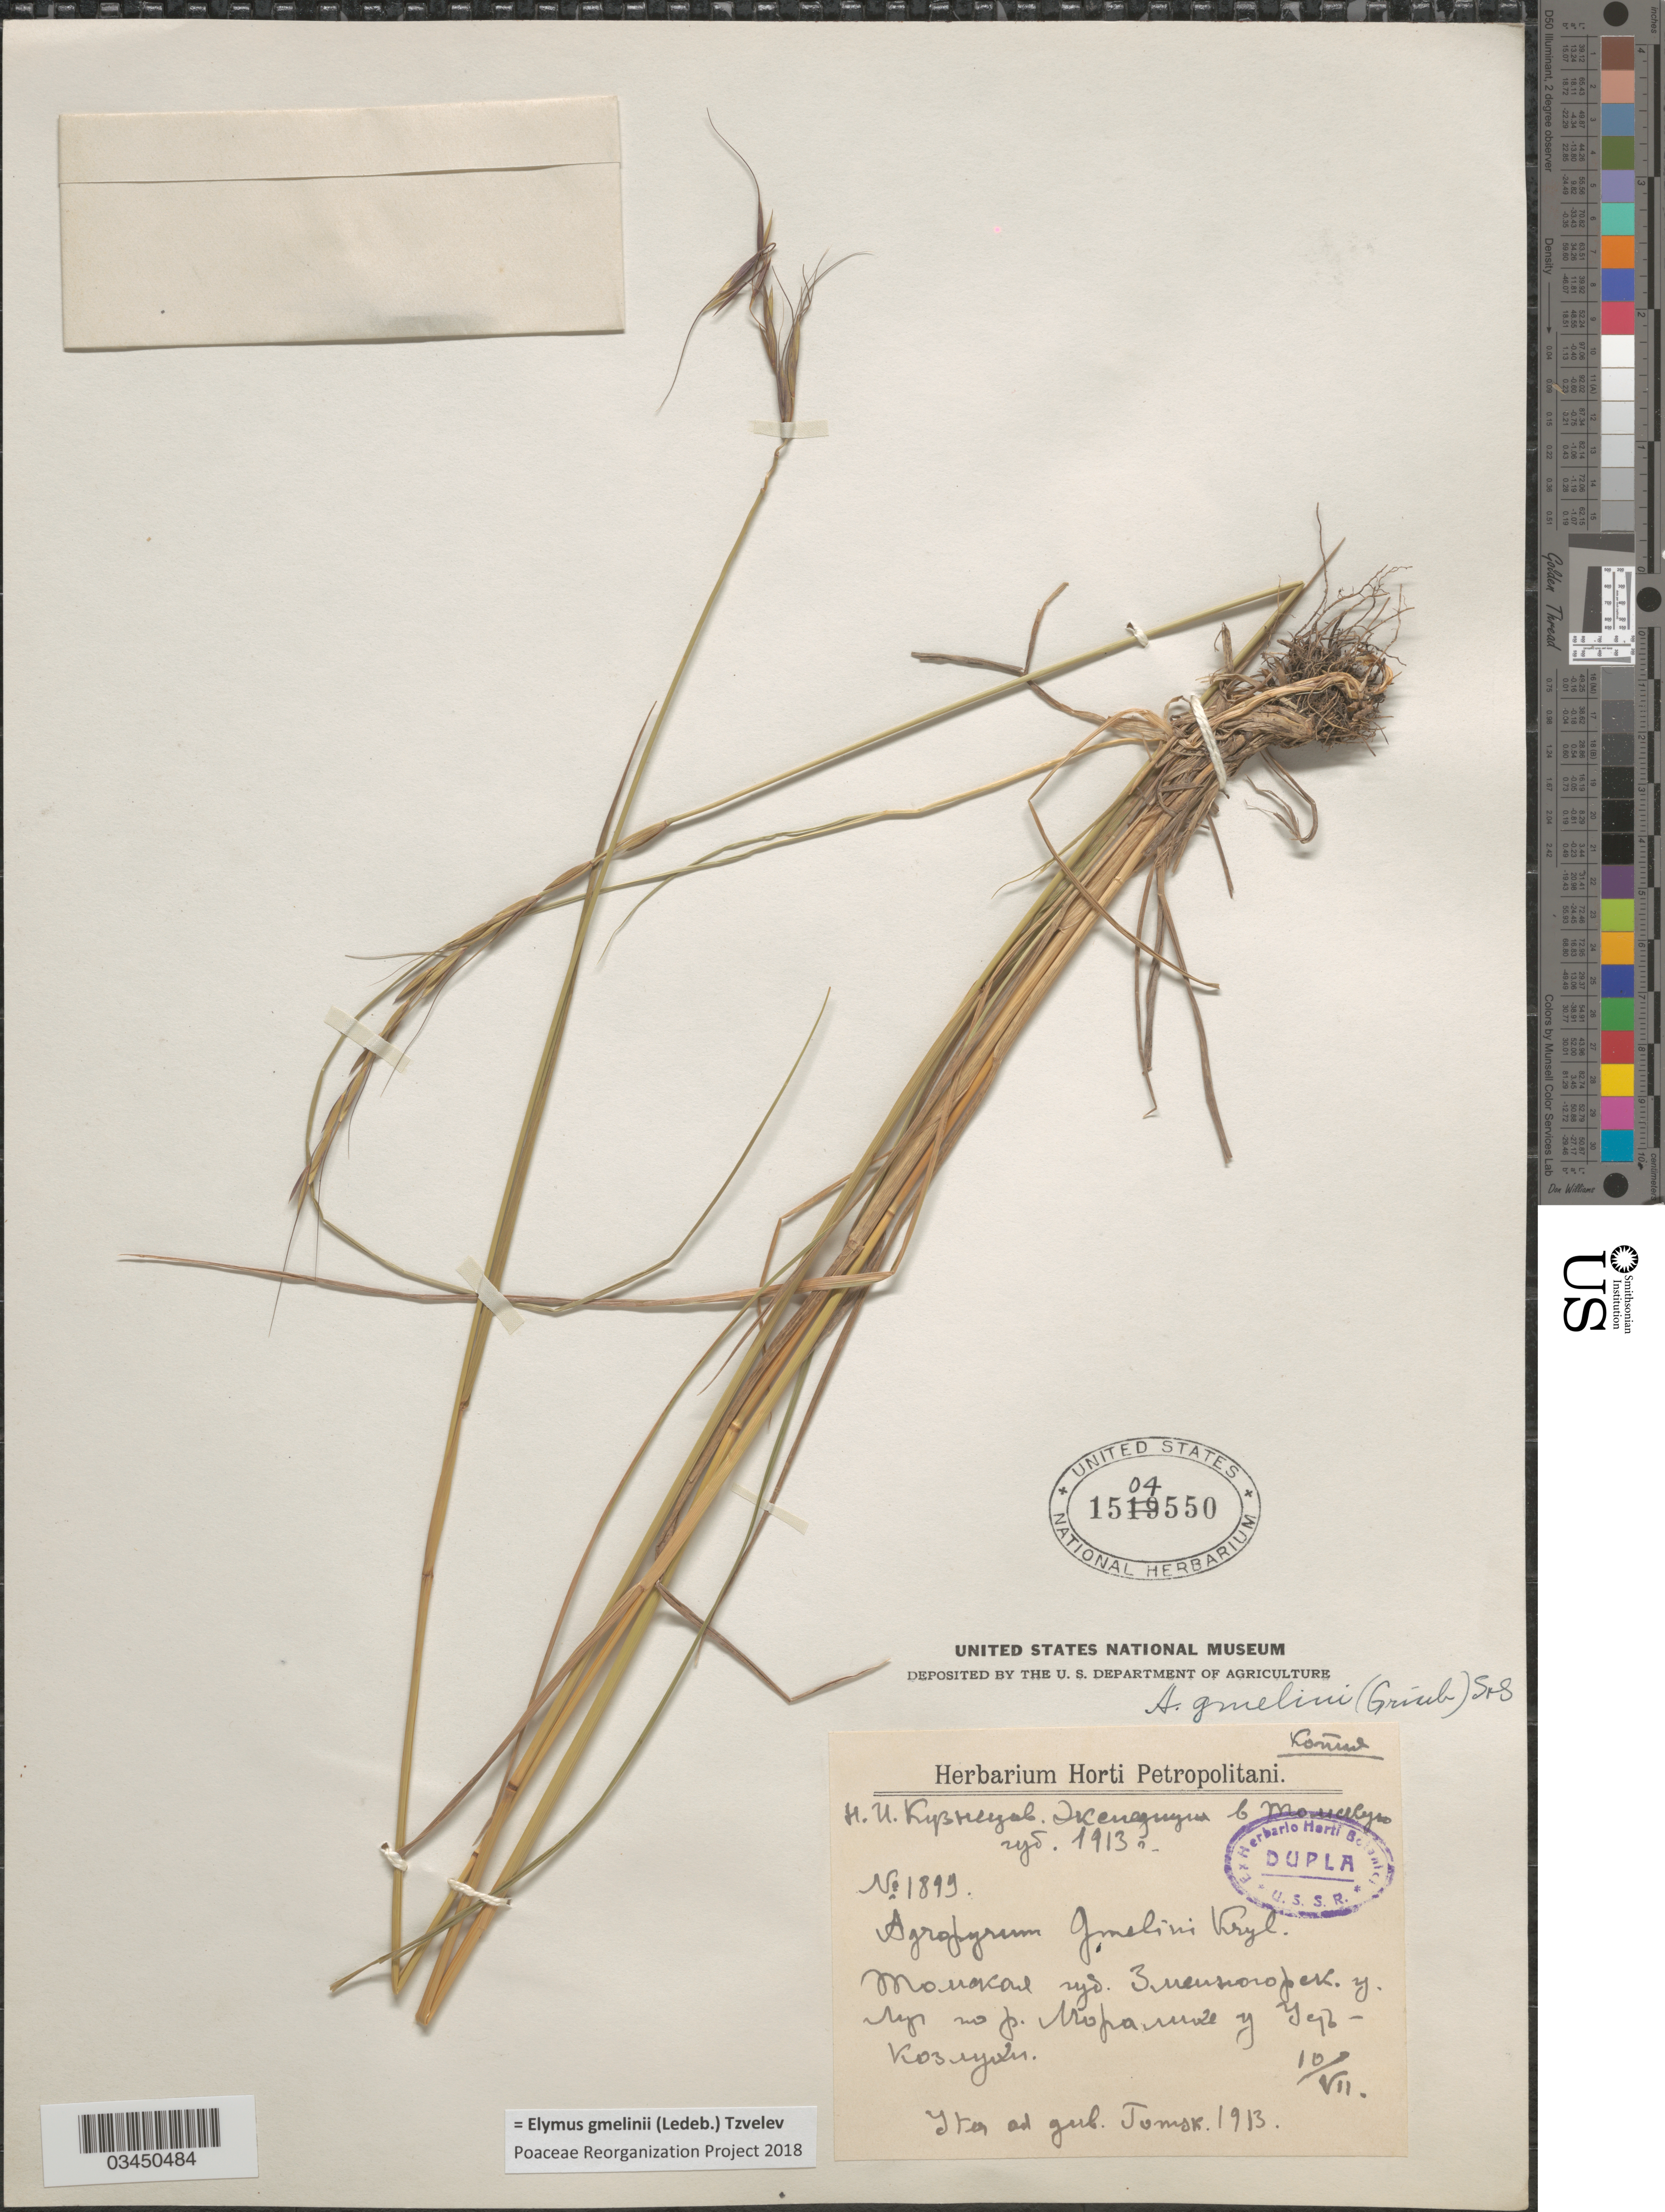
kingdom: Plantae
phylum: Tracheophyta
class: Liliopsida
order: Poales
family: Poaceae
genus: Elymus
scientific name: Elymus gmelinii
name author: (Ledeb.) Tzvelev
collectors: N. Kuznetsov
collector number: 1899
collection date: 1913-07-10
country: Russian Federation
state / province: Altai Krai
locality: Iter ad gub. Tomsk. River Maralikha near Ust-Kozlukha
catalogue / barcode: US 1504550